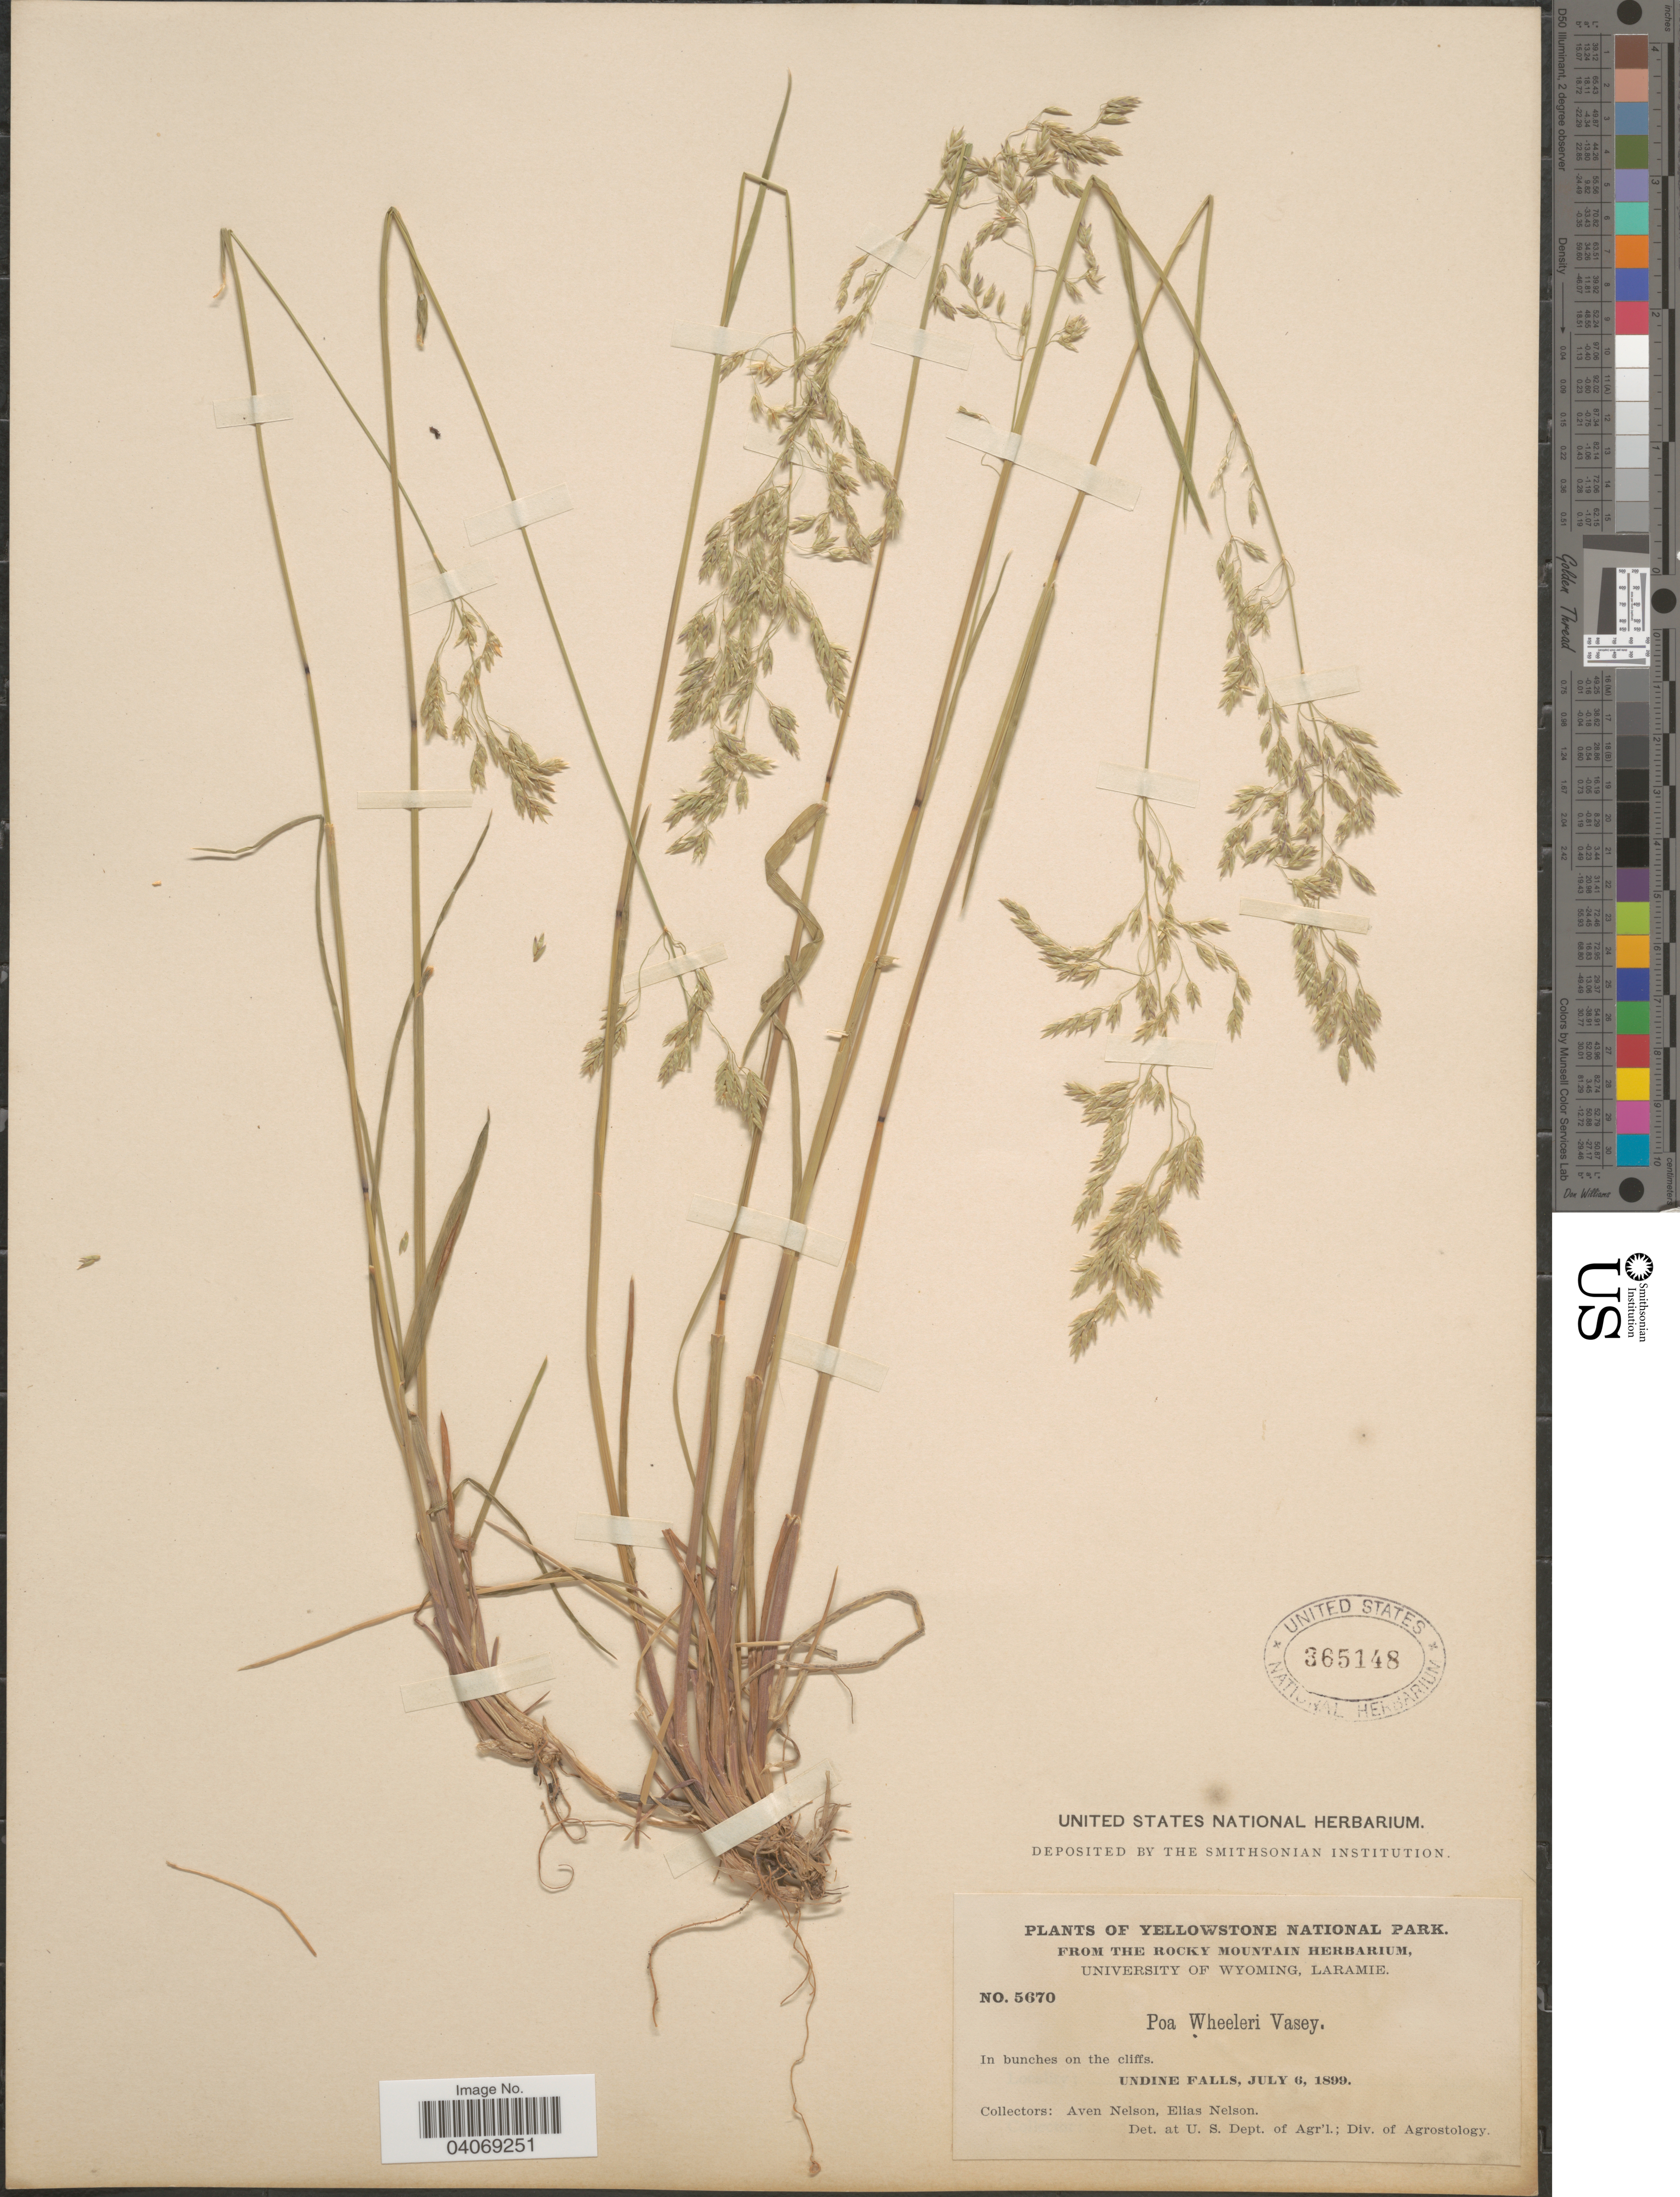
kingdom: Plantae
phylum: Tracheophyta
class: Liliopsida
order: Poales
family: Poaceae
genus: Poa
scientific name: Poa wheeleri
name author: Vasey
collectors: A. Nelson & E. Nelson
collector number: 5670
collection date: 1899-07-06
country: United States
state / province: Wyoming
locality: Yellowstone National Park. In bunches on the cliffs. Undine Falls.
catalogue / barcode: US 365148